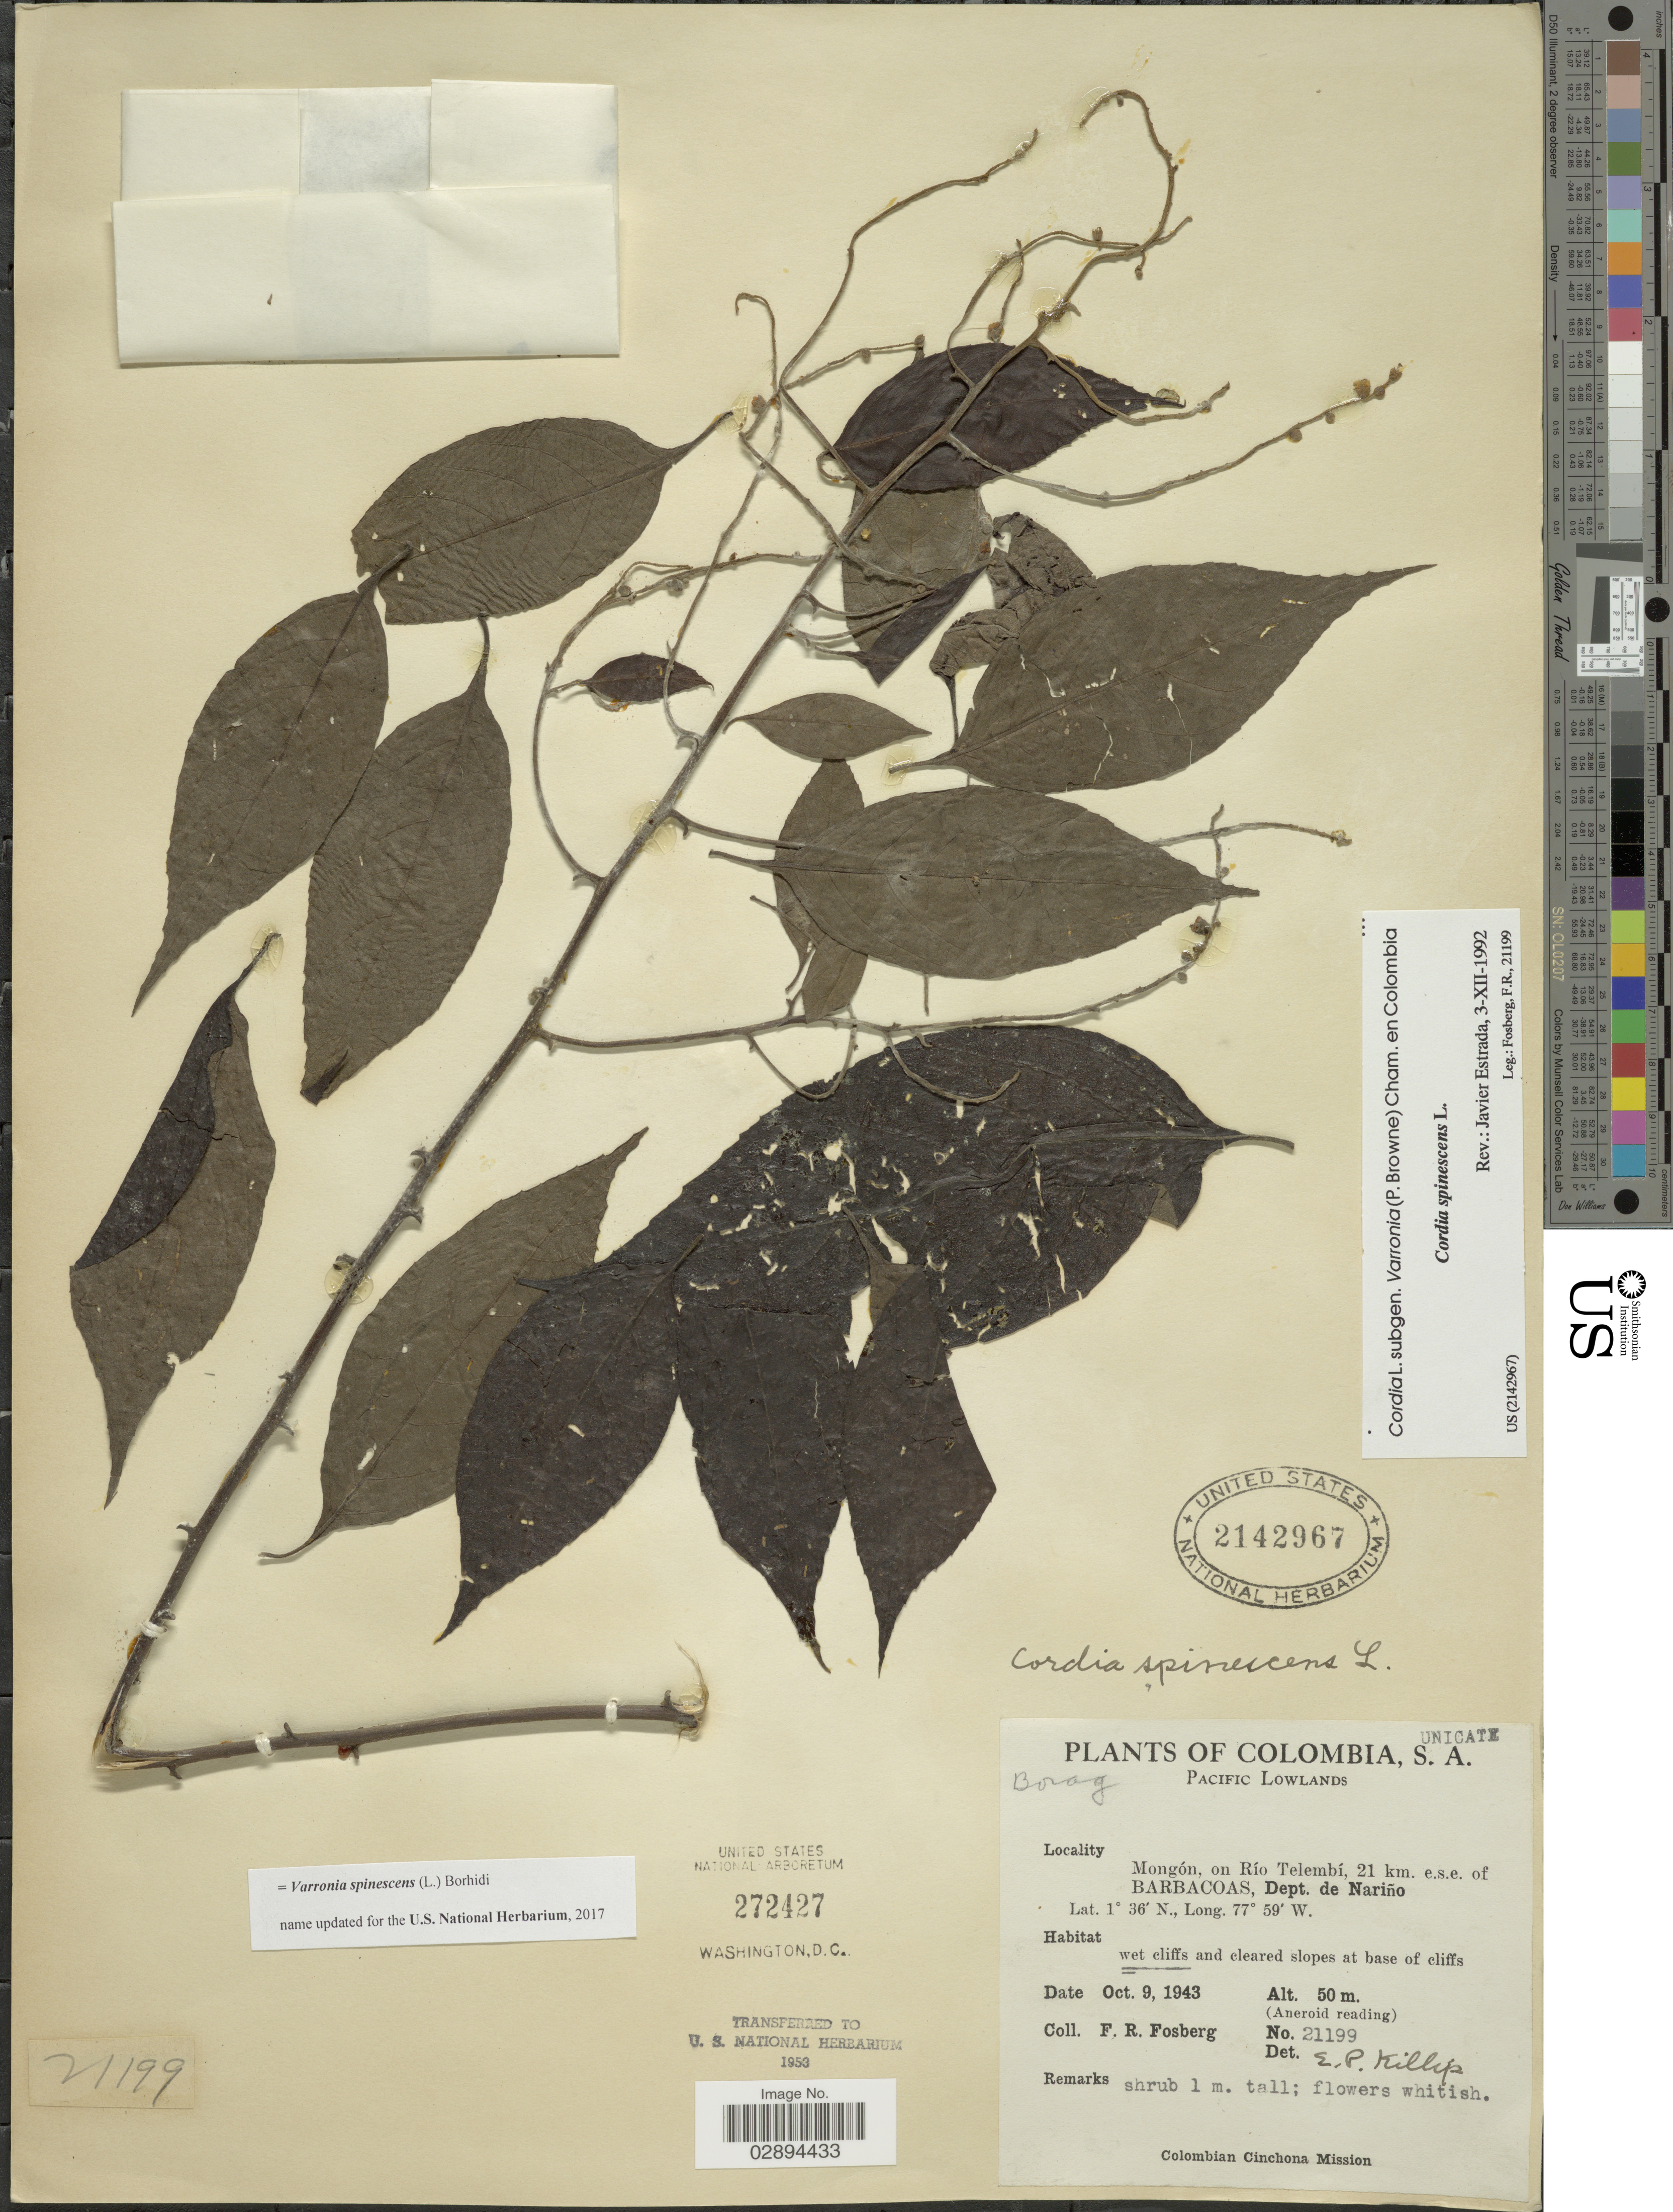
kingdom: Plantae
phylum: Tracheophyta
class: Magnoliopsida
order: Boraginales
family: Cordiaceae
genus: Varronia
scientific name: Varronia spinescens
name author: (L.) Borhidi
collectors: F. R. Fosberg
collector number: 21199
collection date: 1943-10-09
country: Colombia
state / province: Nariño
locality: Pacific Lowlands, Mongón, on Río Telembí, 21 km. e.s.e. of Barbacoas, Dept. de Nariño.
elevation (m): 50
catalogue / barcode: US 2142967